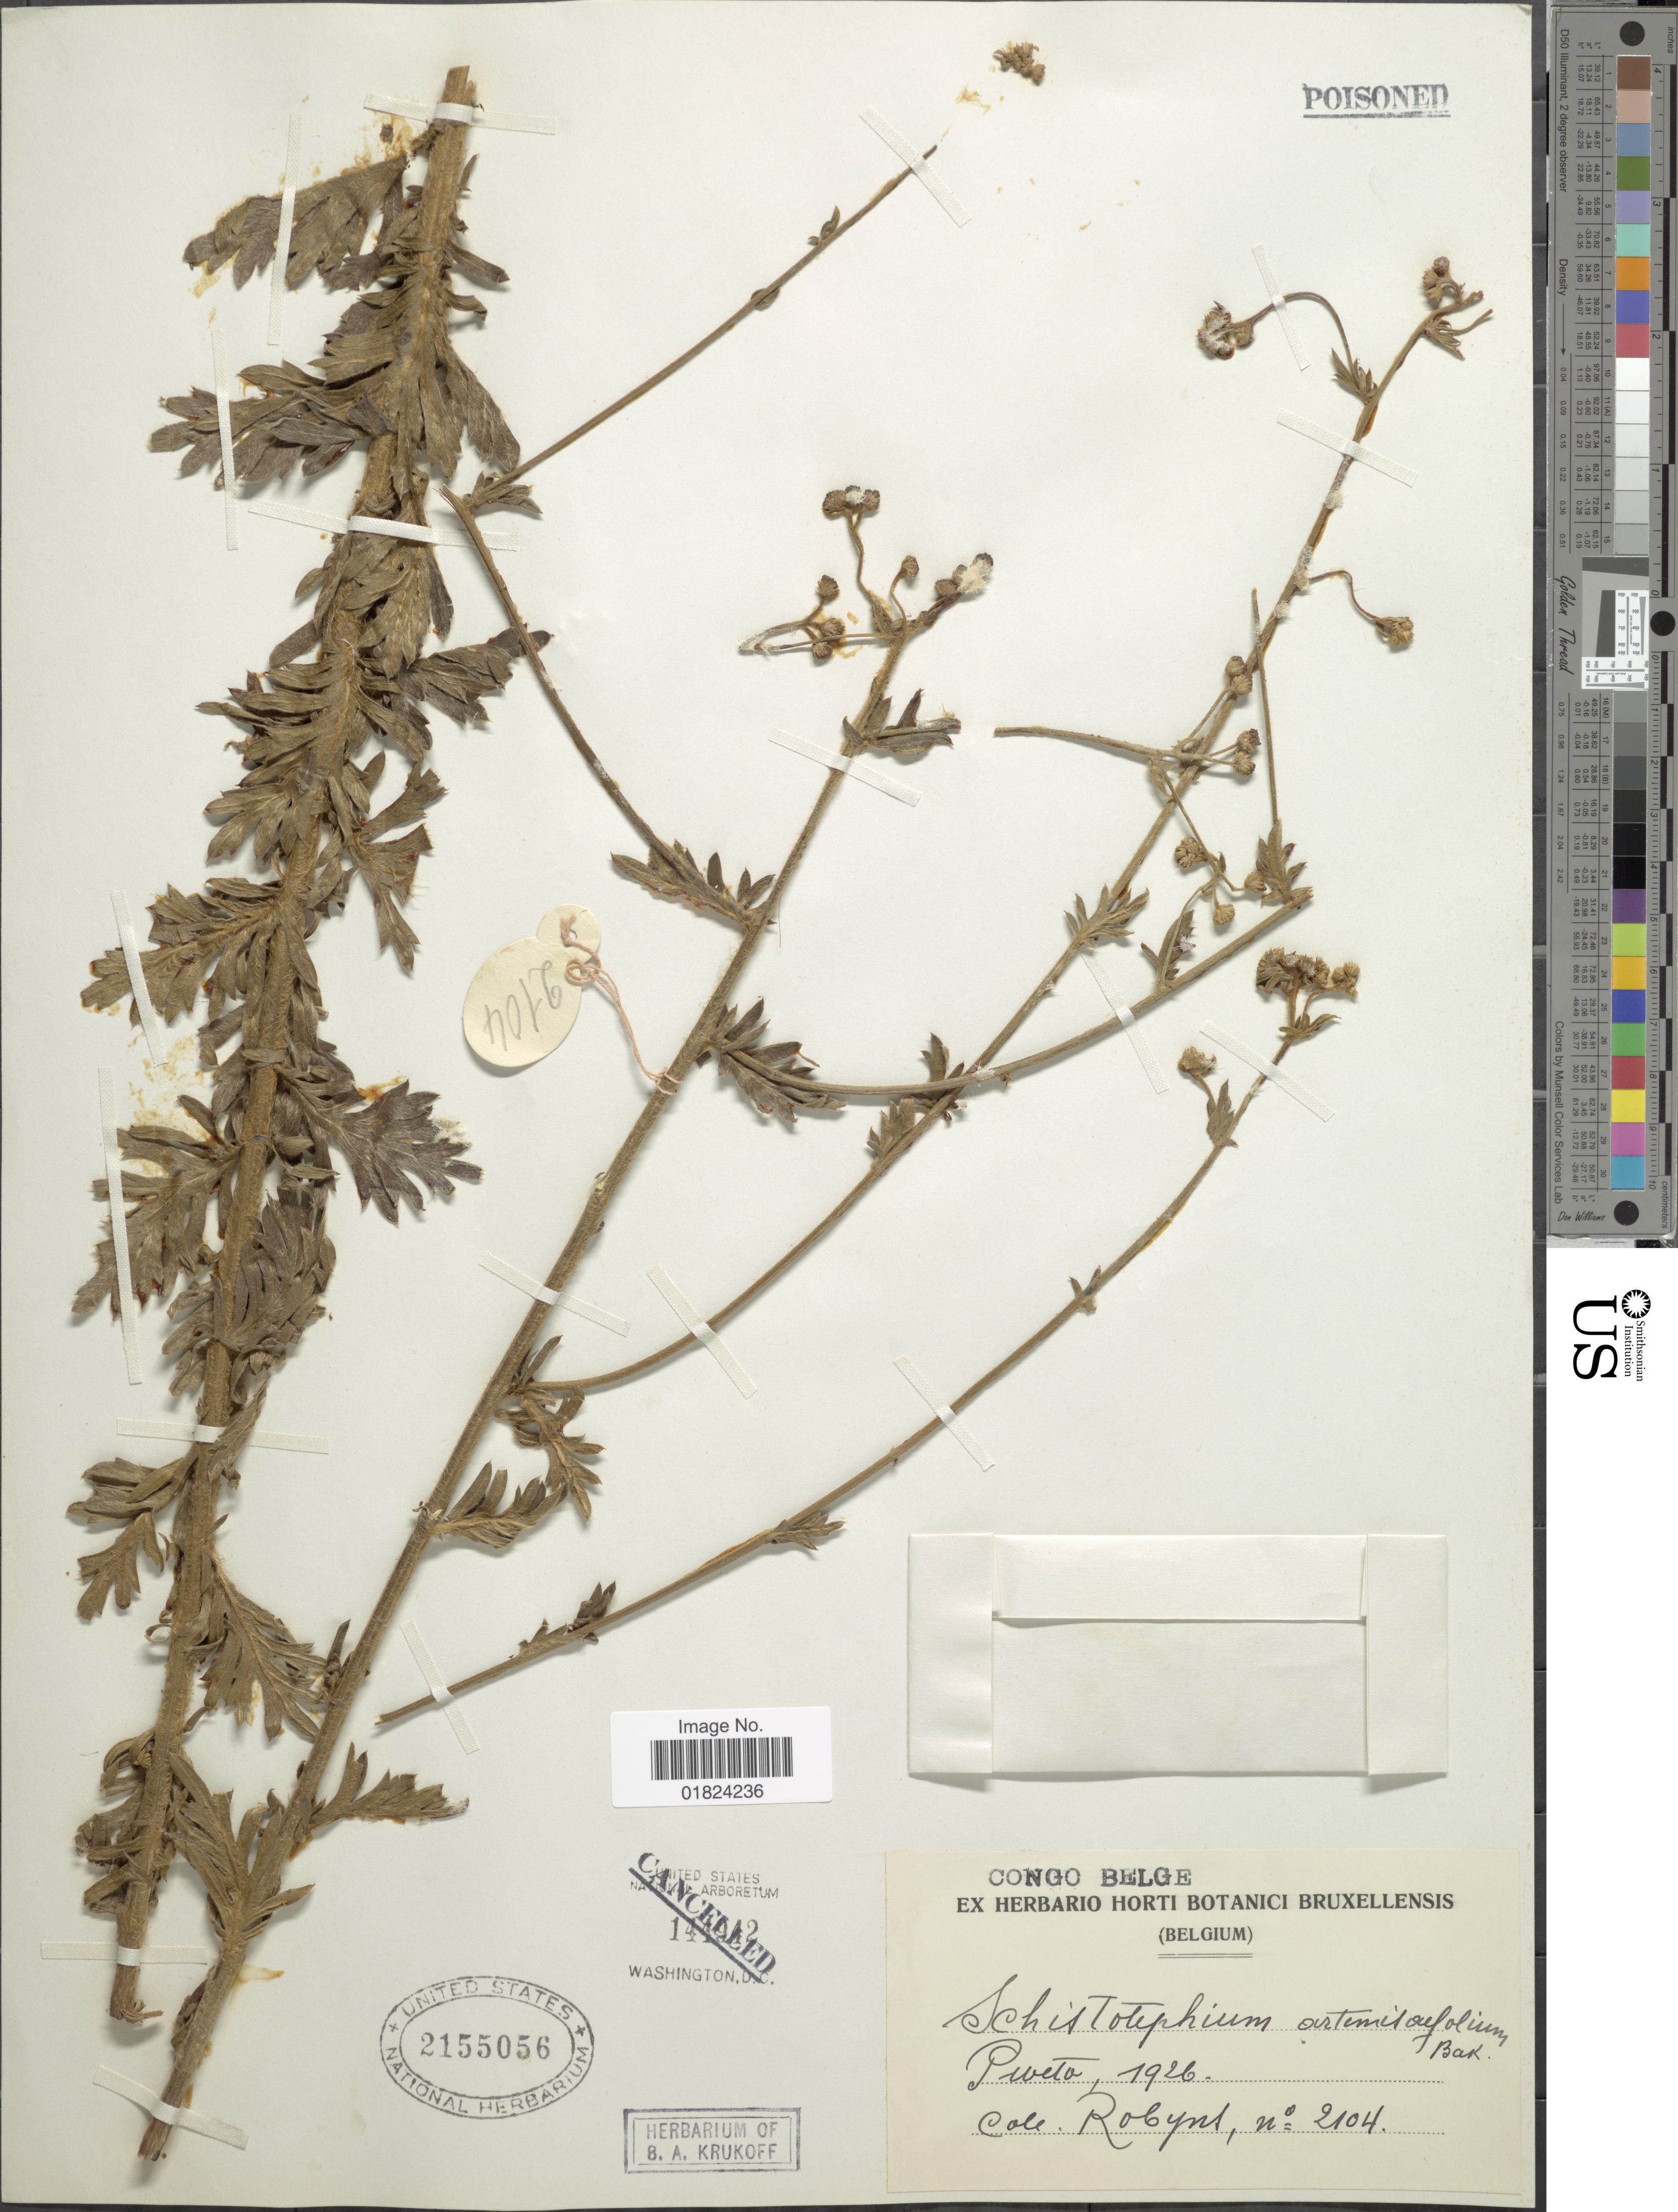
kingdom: Plantae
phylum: Tracheophyta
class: Magnoliopsida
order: Asterales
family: Asteraceae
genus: Schistostephium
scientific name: Schistostephium artemisiifolium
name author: Baker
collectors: -. Robyns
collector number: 2104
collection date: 1926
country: Congo, Democratic Republic of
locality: Congo Belge, Piveto.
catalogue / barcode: US 2155056